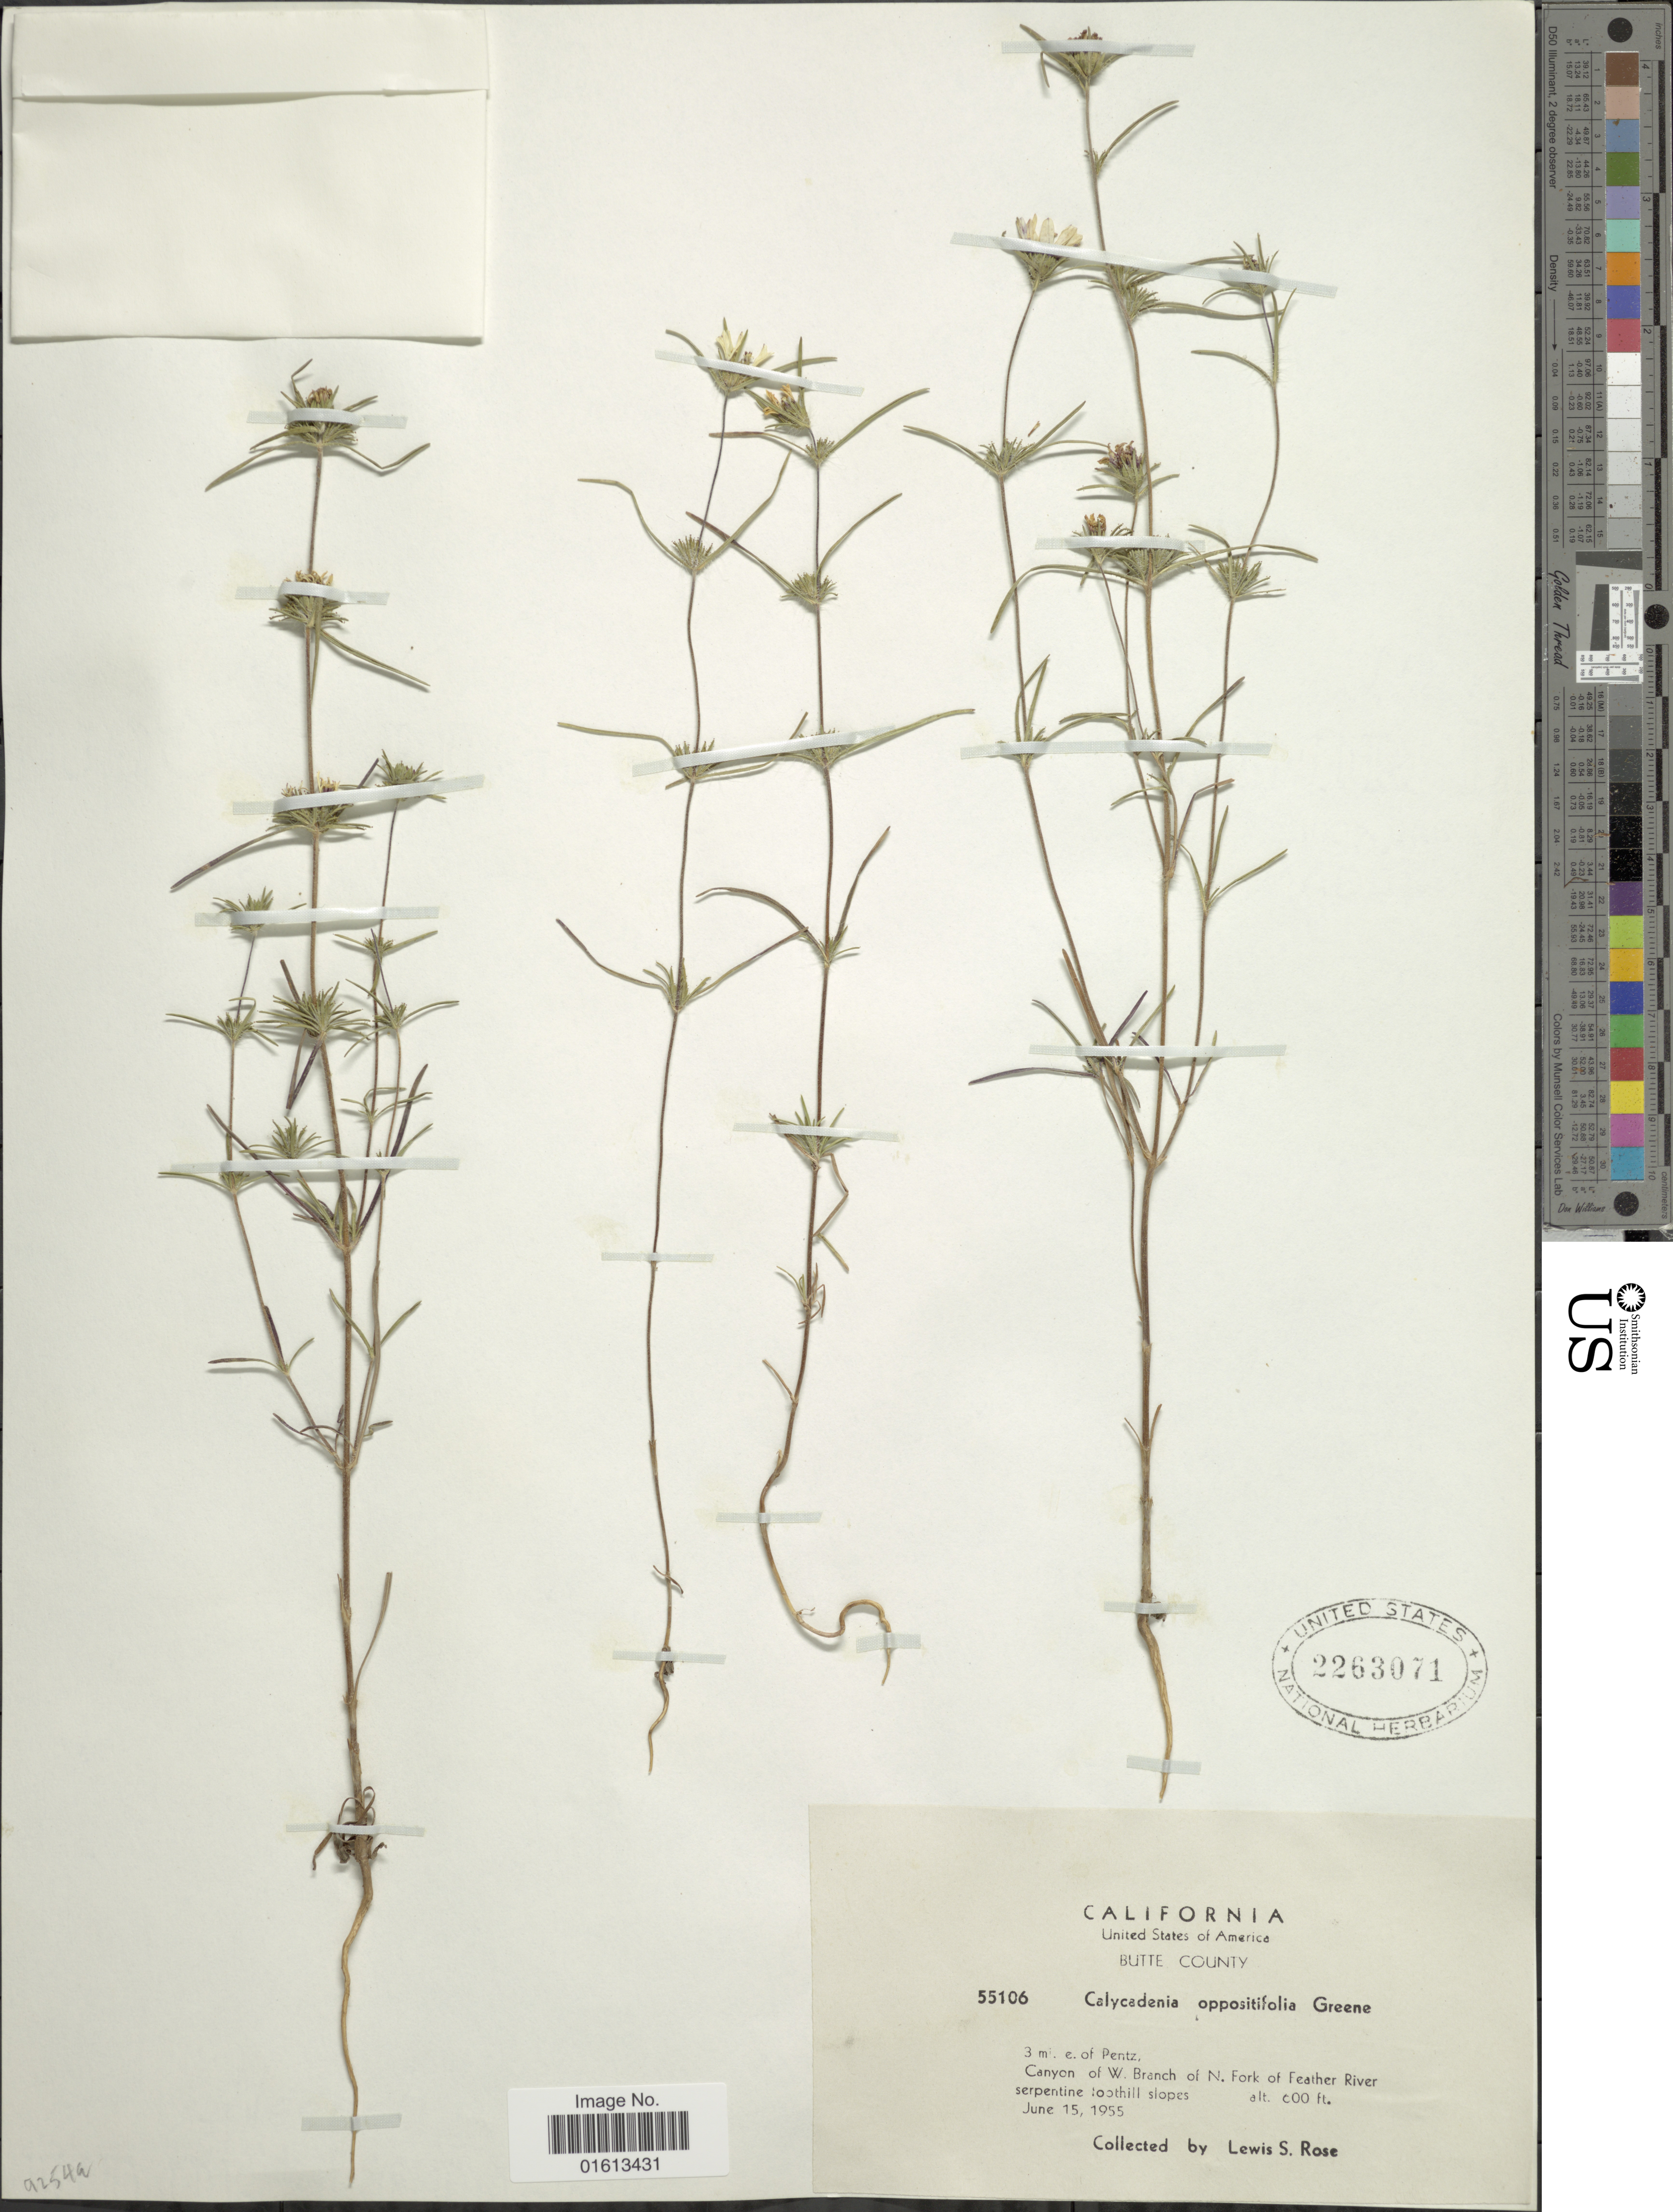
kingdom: Plantae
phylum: Tracheophyta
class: Magnoliopsida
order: Asterales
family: Asteraceae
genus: Calycadenia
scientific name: Calycadenia oppositifolia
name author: (Greene) Greene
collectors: L. S. Rose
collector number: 55106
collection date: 1955-06-15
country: United States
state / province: California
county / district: Butte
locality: Butte County, 3 mi. e. of Pentz, Canyon of W. Branch of N. Fork of Feather River, serpentine Foothill slopes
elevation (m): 183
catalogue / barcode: US 2263071